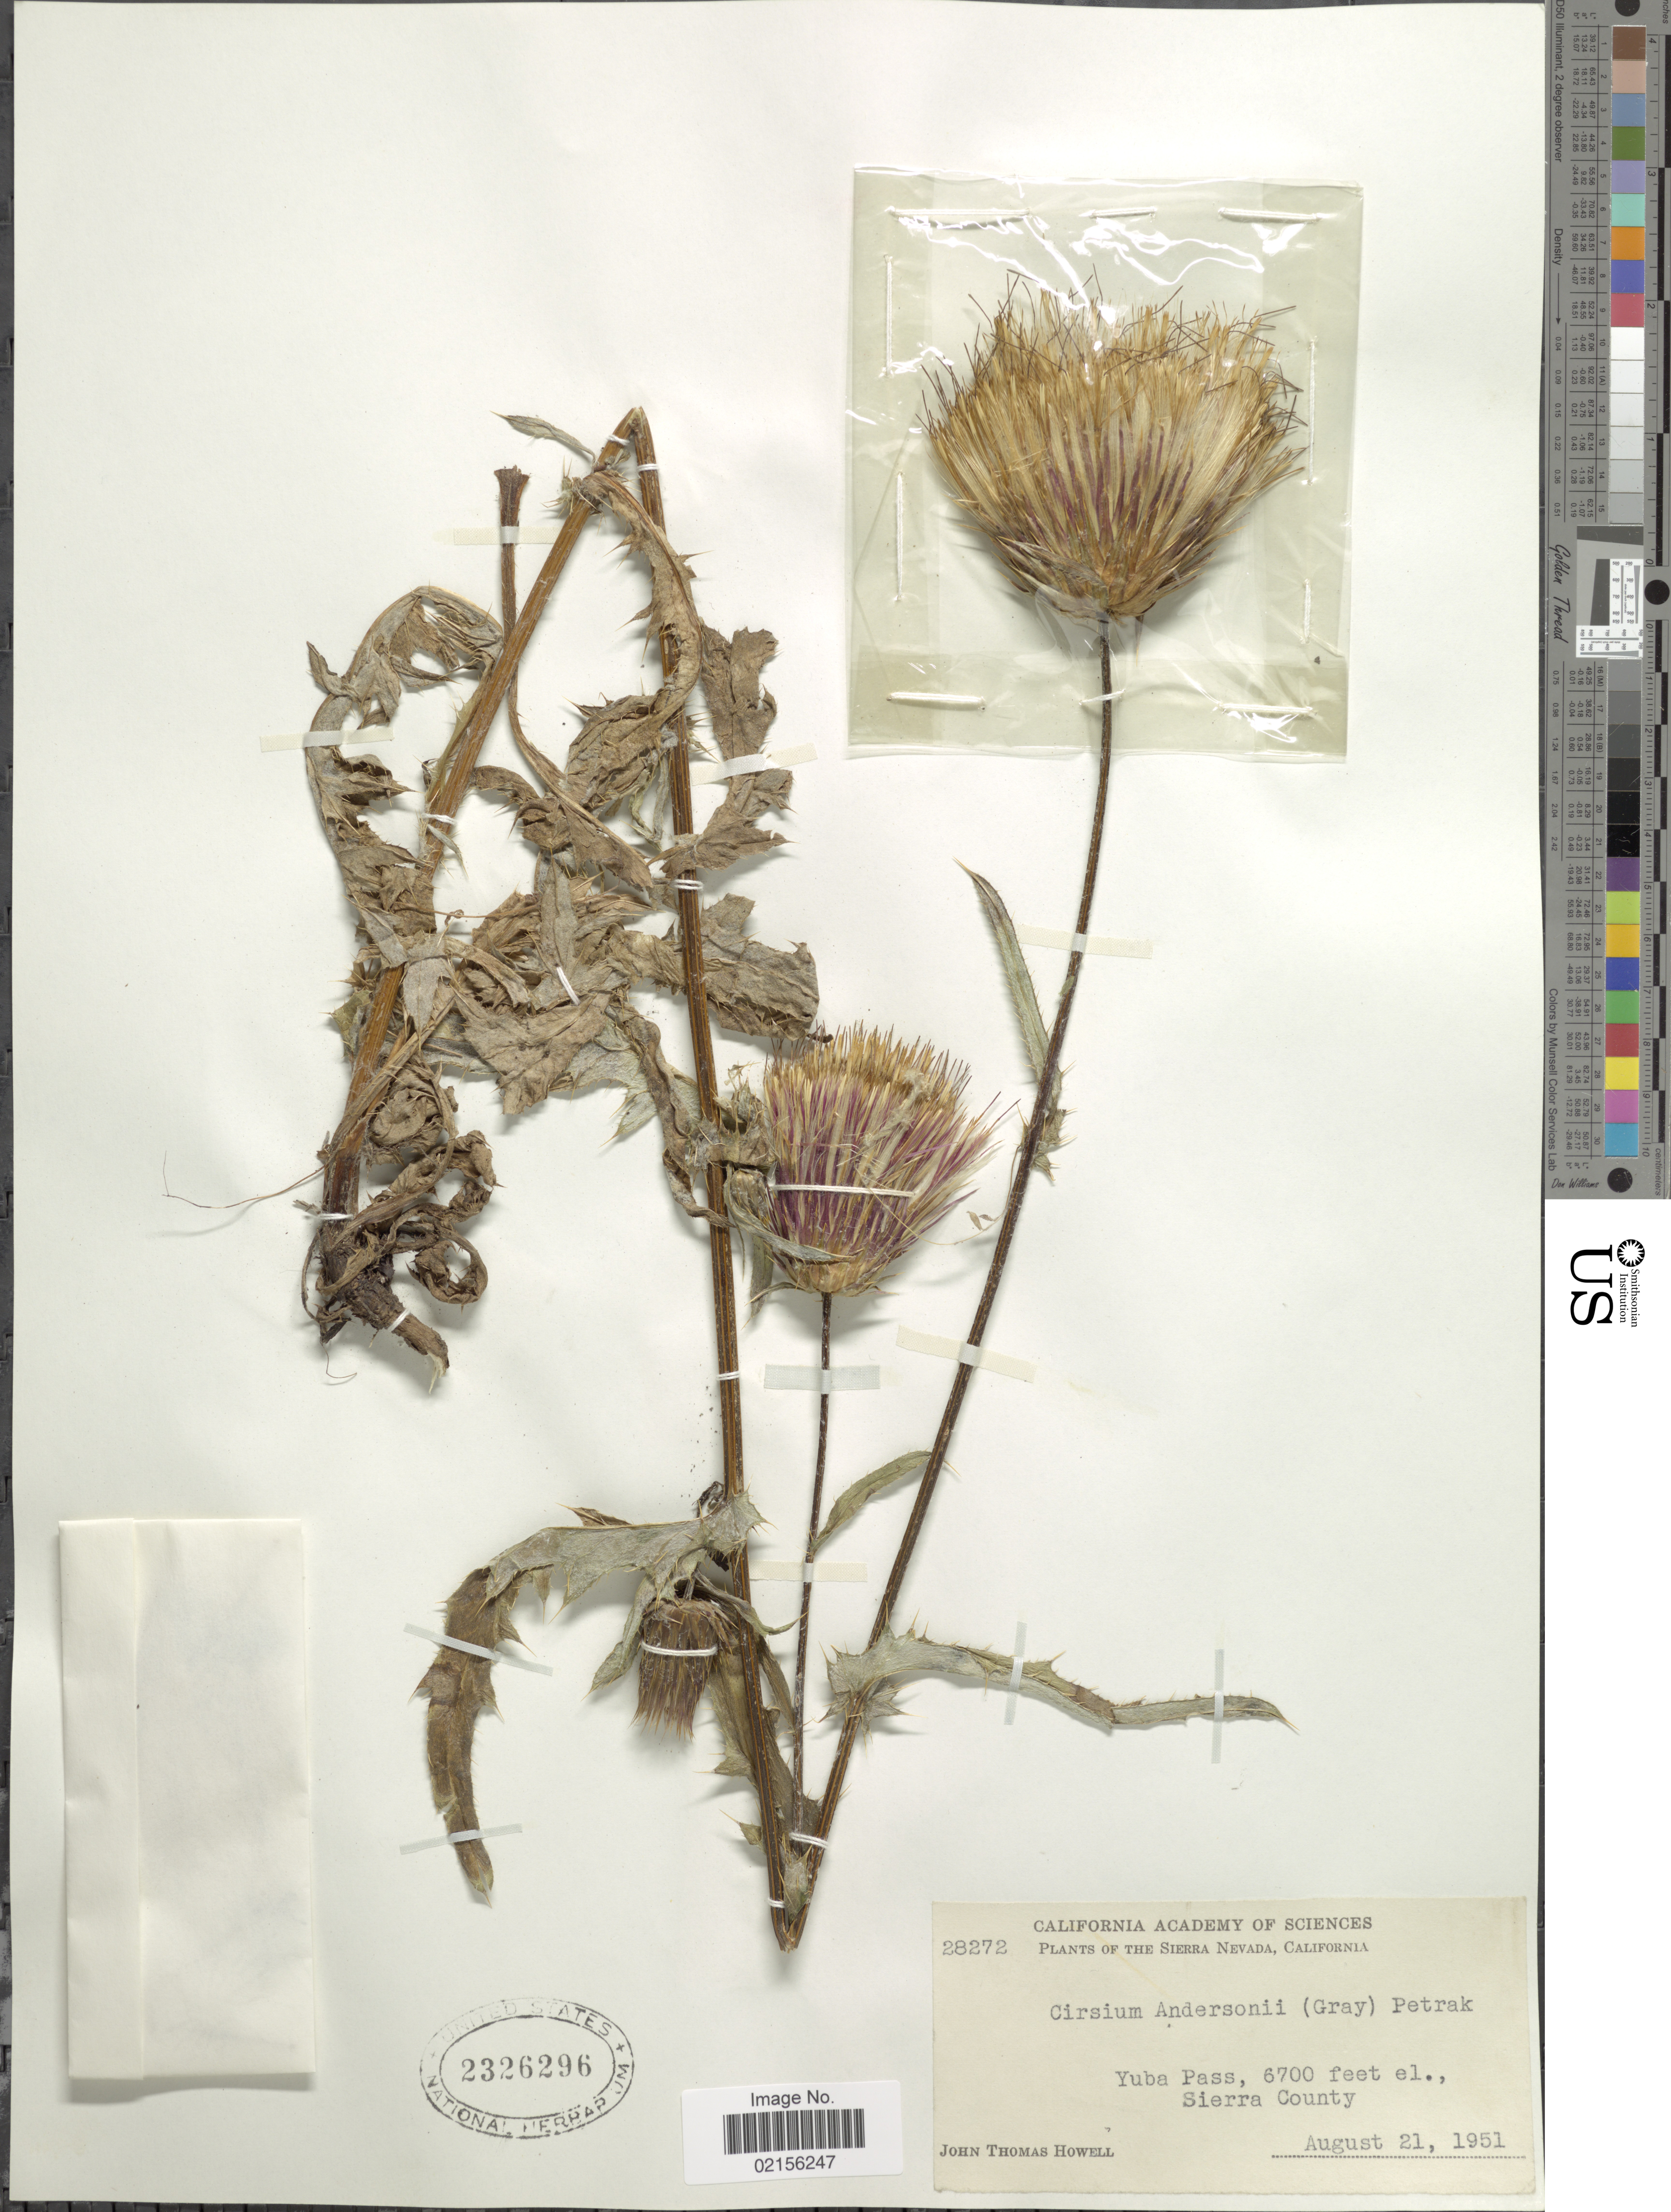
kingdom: Plantae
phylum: Tracheophyta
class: Magnoliopsida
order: Asterales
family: Asteraceae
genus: Cirsium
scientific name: Cirsium andersonii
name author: (A. Gray) Petr.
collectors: J. T. Howell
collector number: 28272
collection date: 1951-08-21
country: United States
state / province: California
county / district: Sierra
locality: The Sierra Nevada, Yuba Pass, Sierra County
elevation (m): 2042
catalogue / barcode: US 2326296